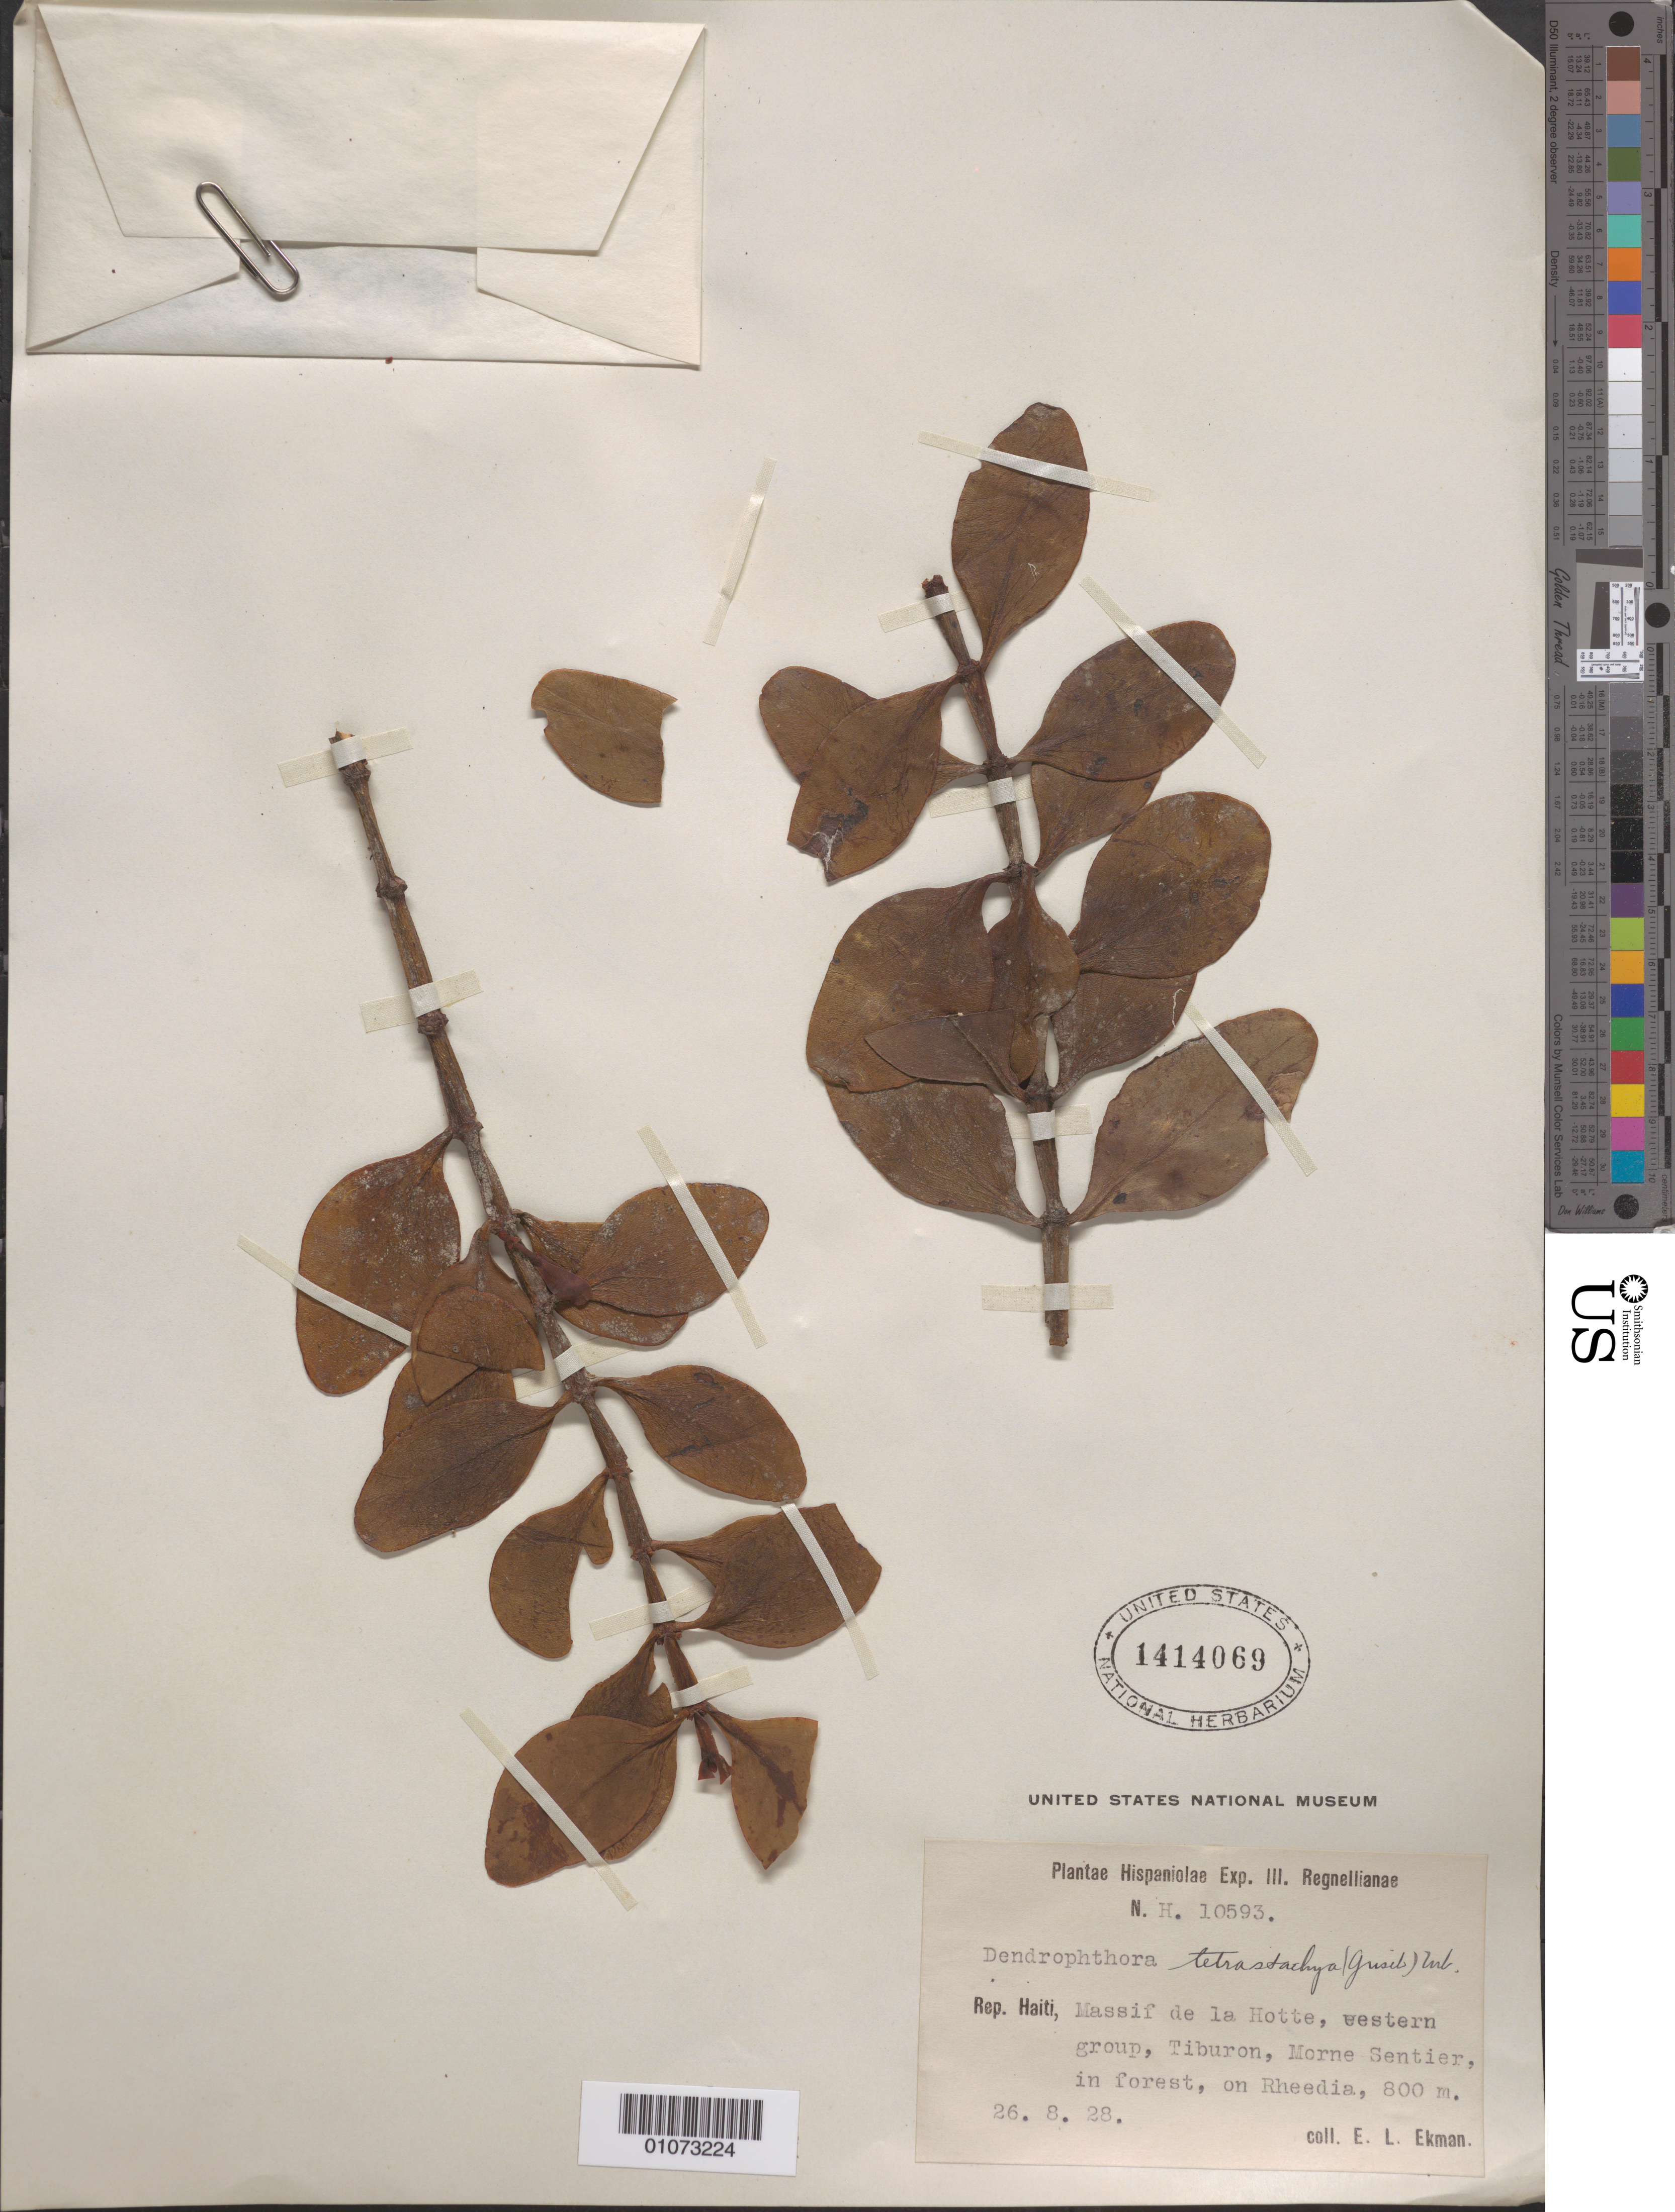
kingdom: Plantae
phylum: Tracheophyta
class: Magnoliopsida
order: Santalales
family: Viscaceae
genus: Dendrophthora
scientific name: Dendrophthora tetrastachya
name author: (C. Wright ex Griseb.) Urb.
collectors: E. L. Ekman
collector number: H 10593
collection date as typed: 26 Aug 1928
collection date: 1928-08-26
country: Haiti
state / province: Centre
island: Hispaniola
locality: Massif de la Hotte, western group, Tiburon, Morne Sentier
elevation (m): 800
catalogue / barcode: US 1414069